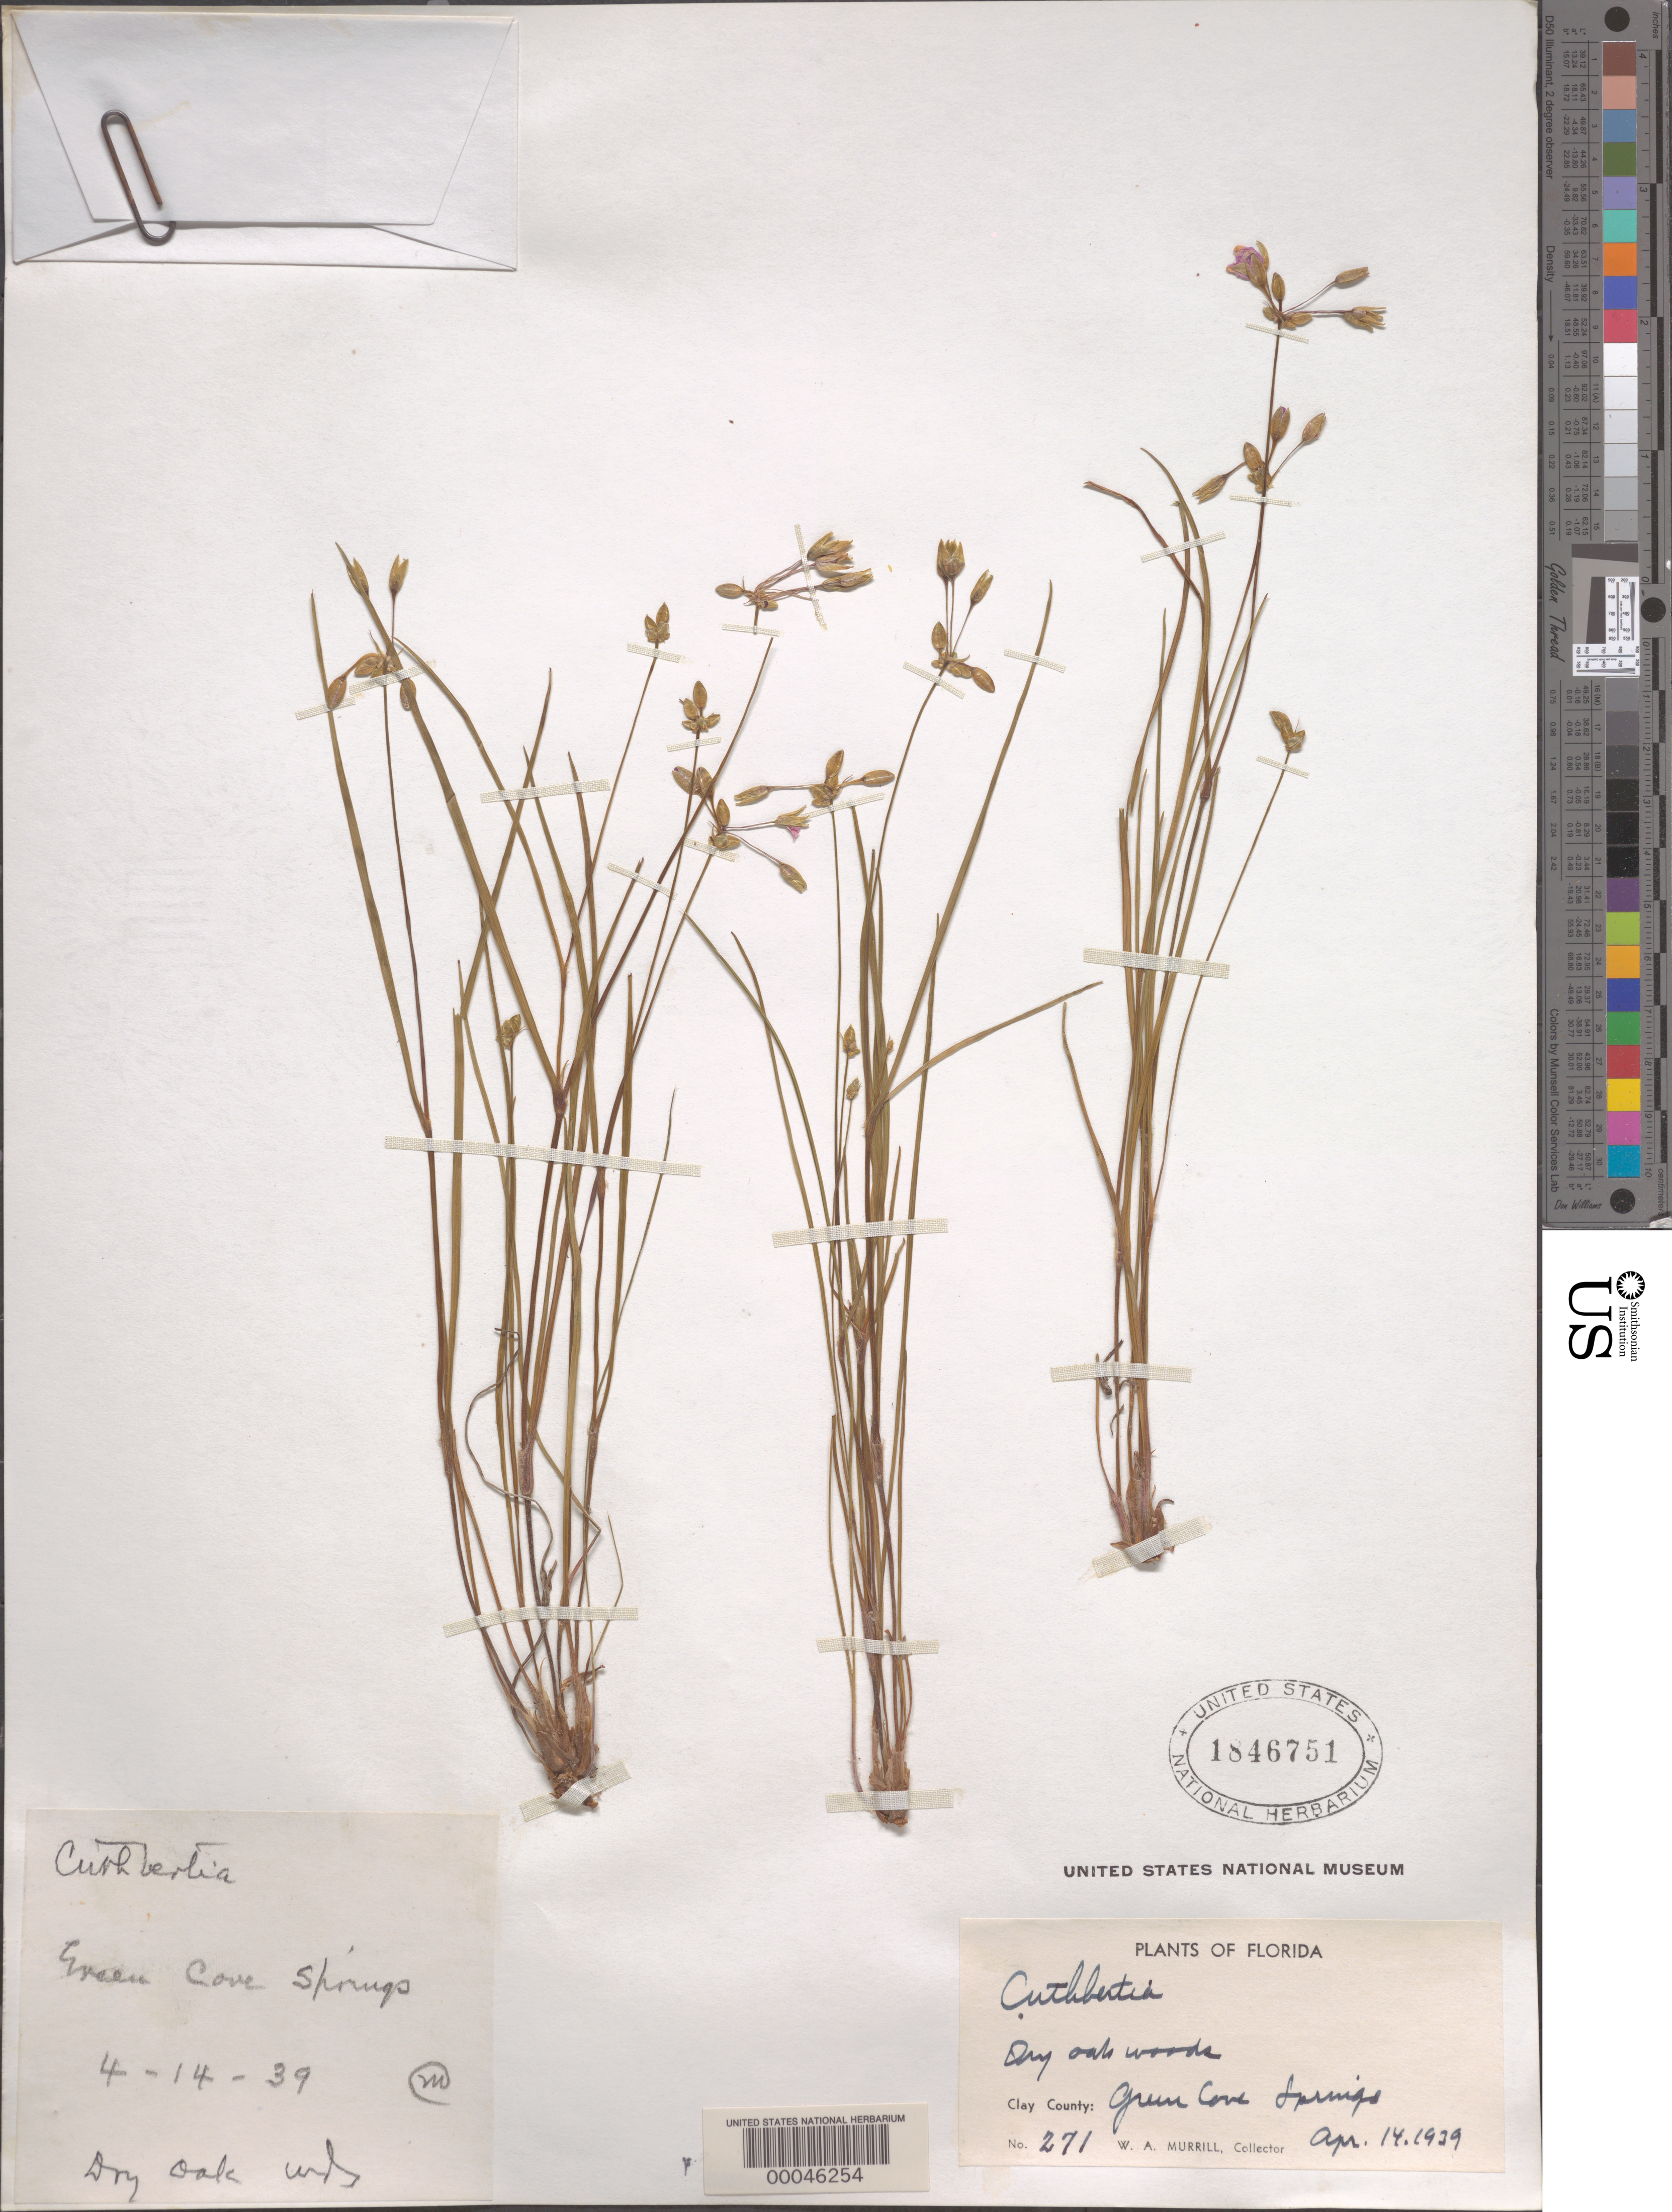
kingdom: Plantae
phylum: Tracheophyta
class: Liliopsida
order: Commelinales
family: Commelinaceae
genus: Cuthbertia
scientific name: Cuthbertia graminea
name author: Small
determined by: Strong, Mark T., (BOT), Smithsonian Institution - National Museum of Natural History (UNITED STATES)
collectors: W. A. Murrill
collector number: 271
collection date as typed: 14 Apr 1939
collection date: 1939-04-14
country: United States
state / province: Florida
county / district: Clay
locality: Green cove springs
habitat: Dry oak woods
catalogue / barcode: US 1846751